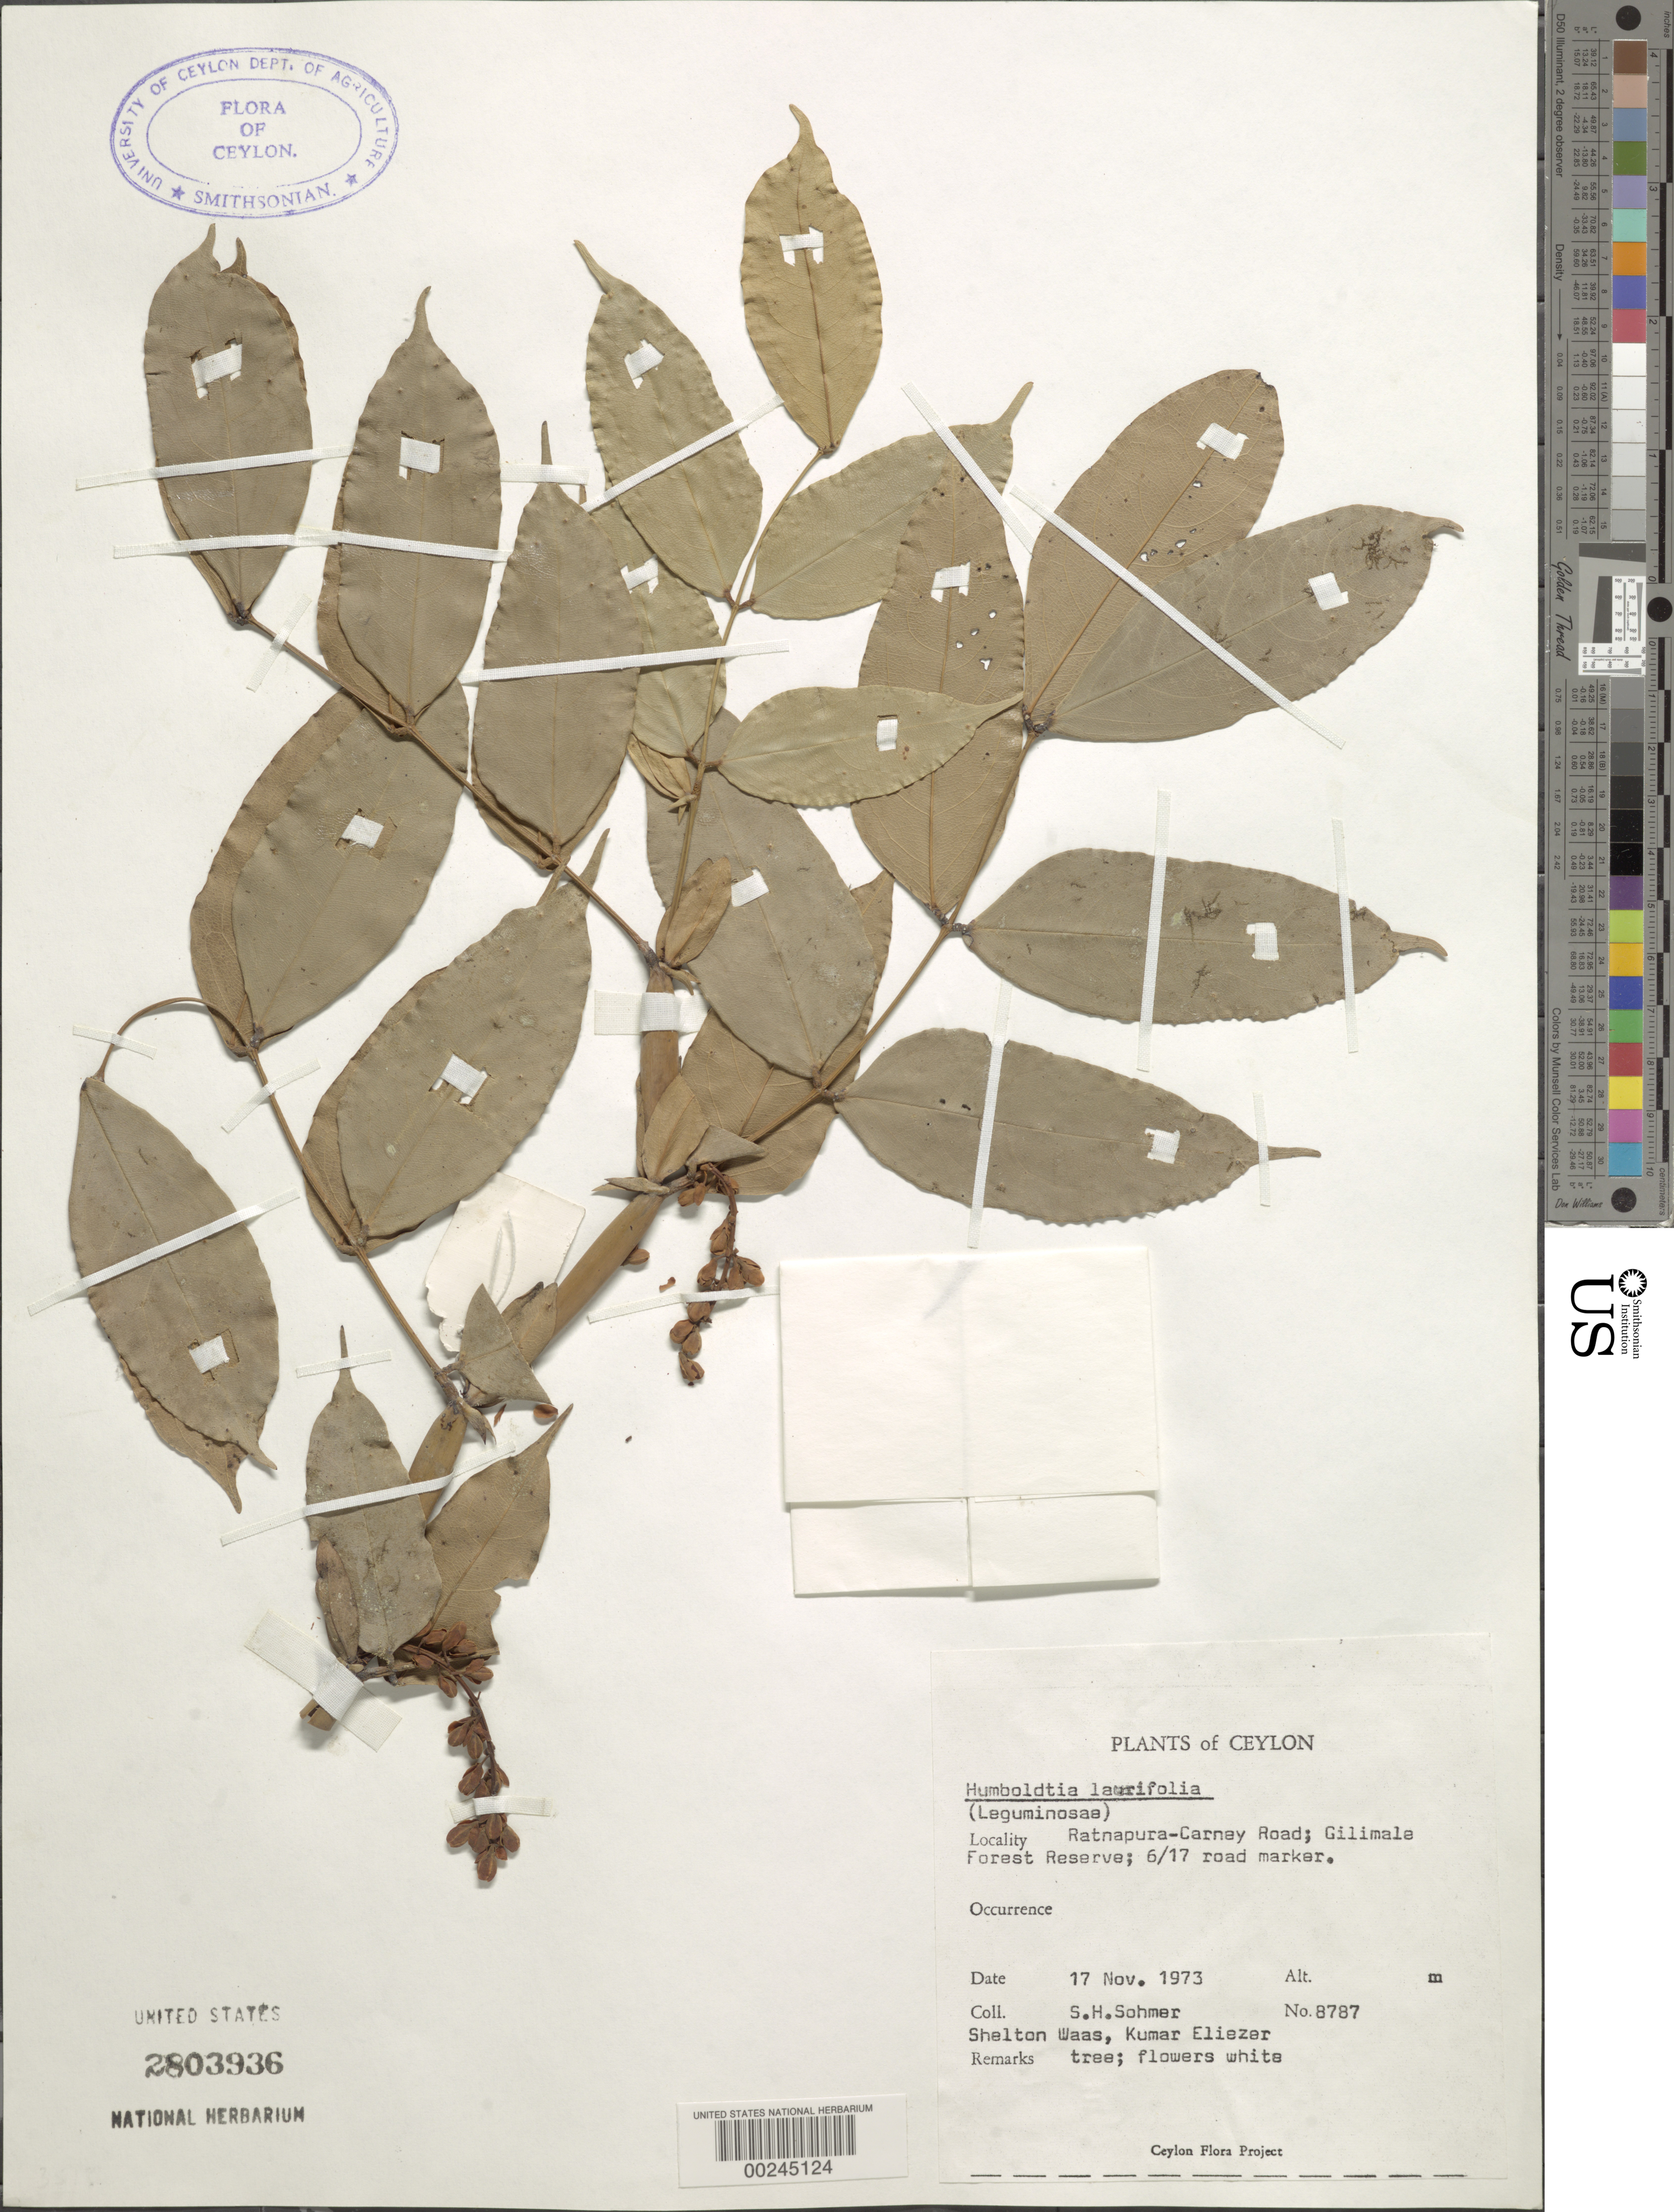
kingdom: Plantae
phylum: Tracheophyta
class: Magnoliopsida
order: Fabales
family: Fabaceae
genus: Humboldtia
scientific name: Humboldtia laurifolia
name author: Vahl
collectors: S. H. Sohmer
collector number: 8787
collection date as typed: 17 Nov 1973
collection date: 1973-11-17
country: Sri Lanka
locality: Ratnapura-carney road; gilimale forest reserve; 6/17 road marker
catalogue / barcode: US 2803936